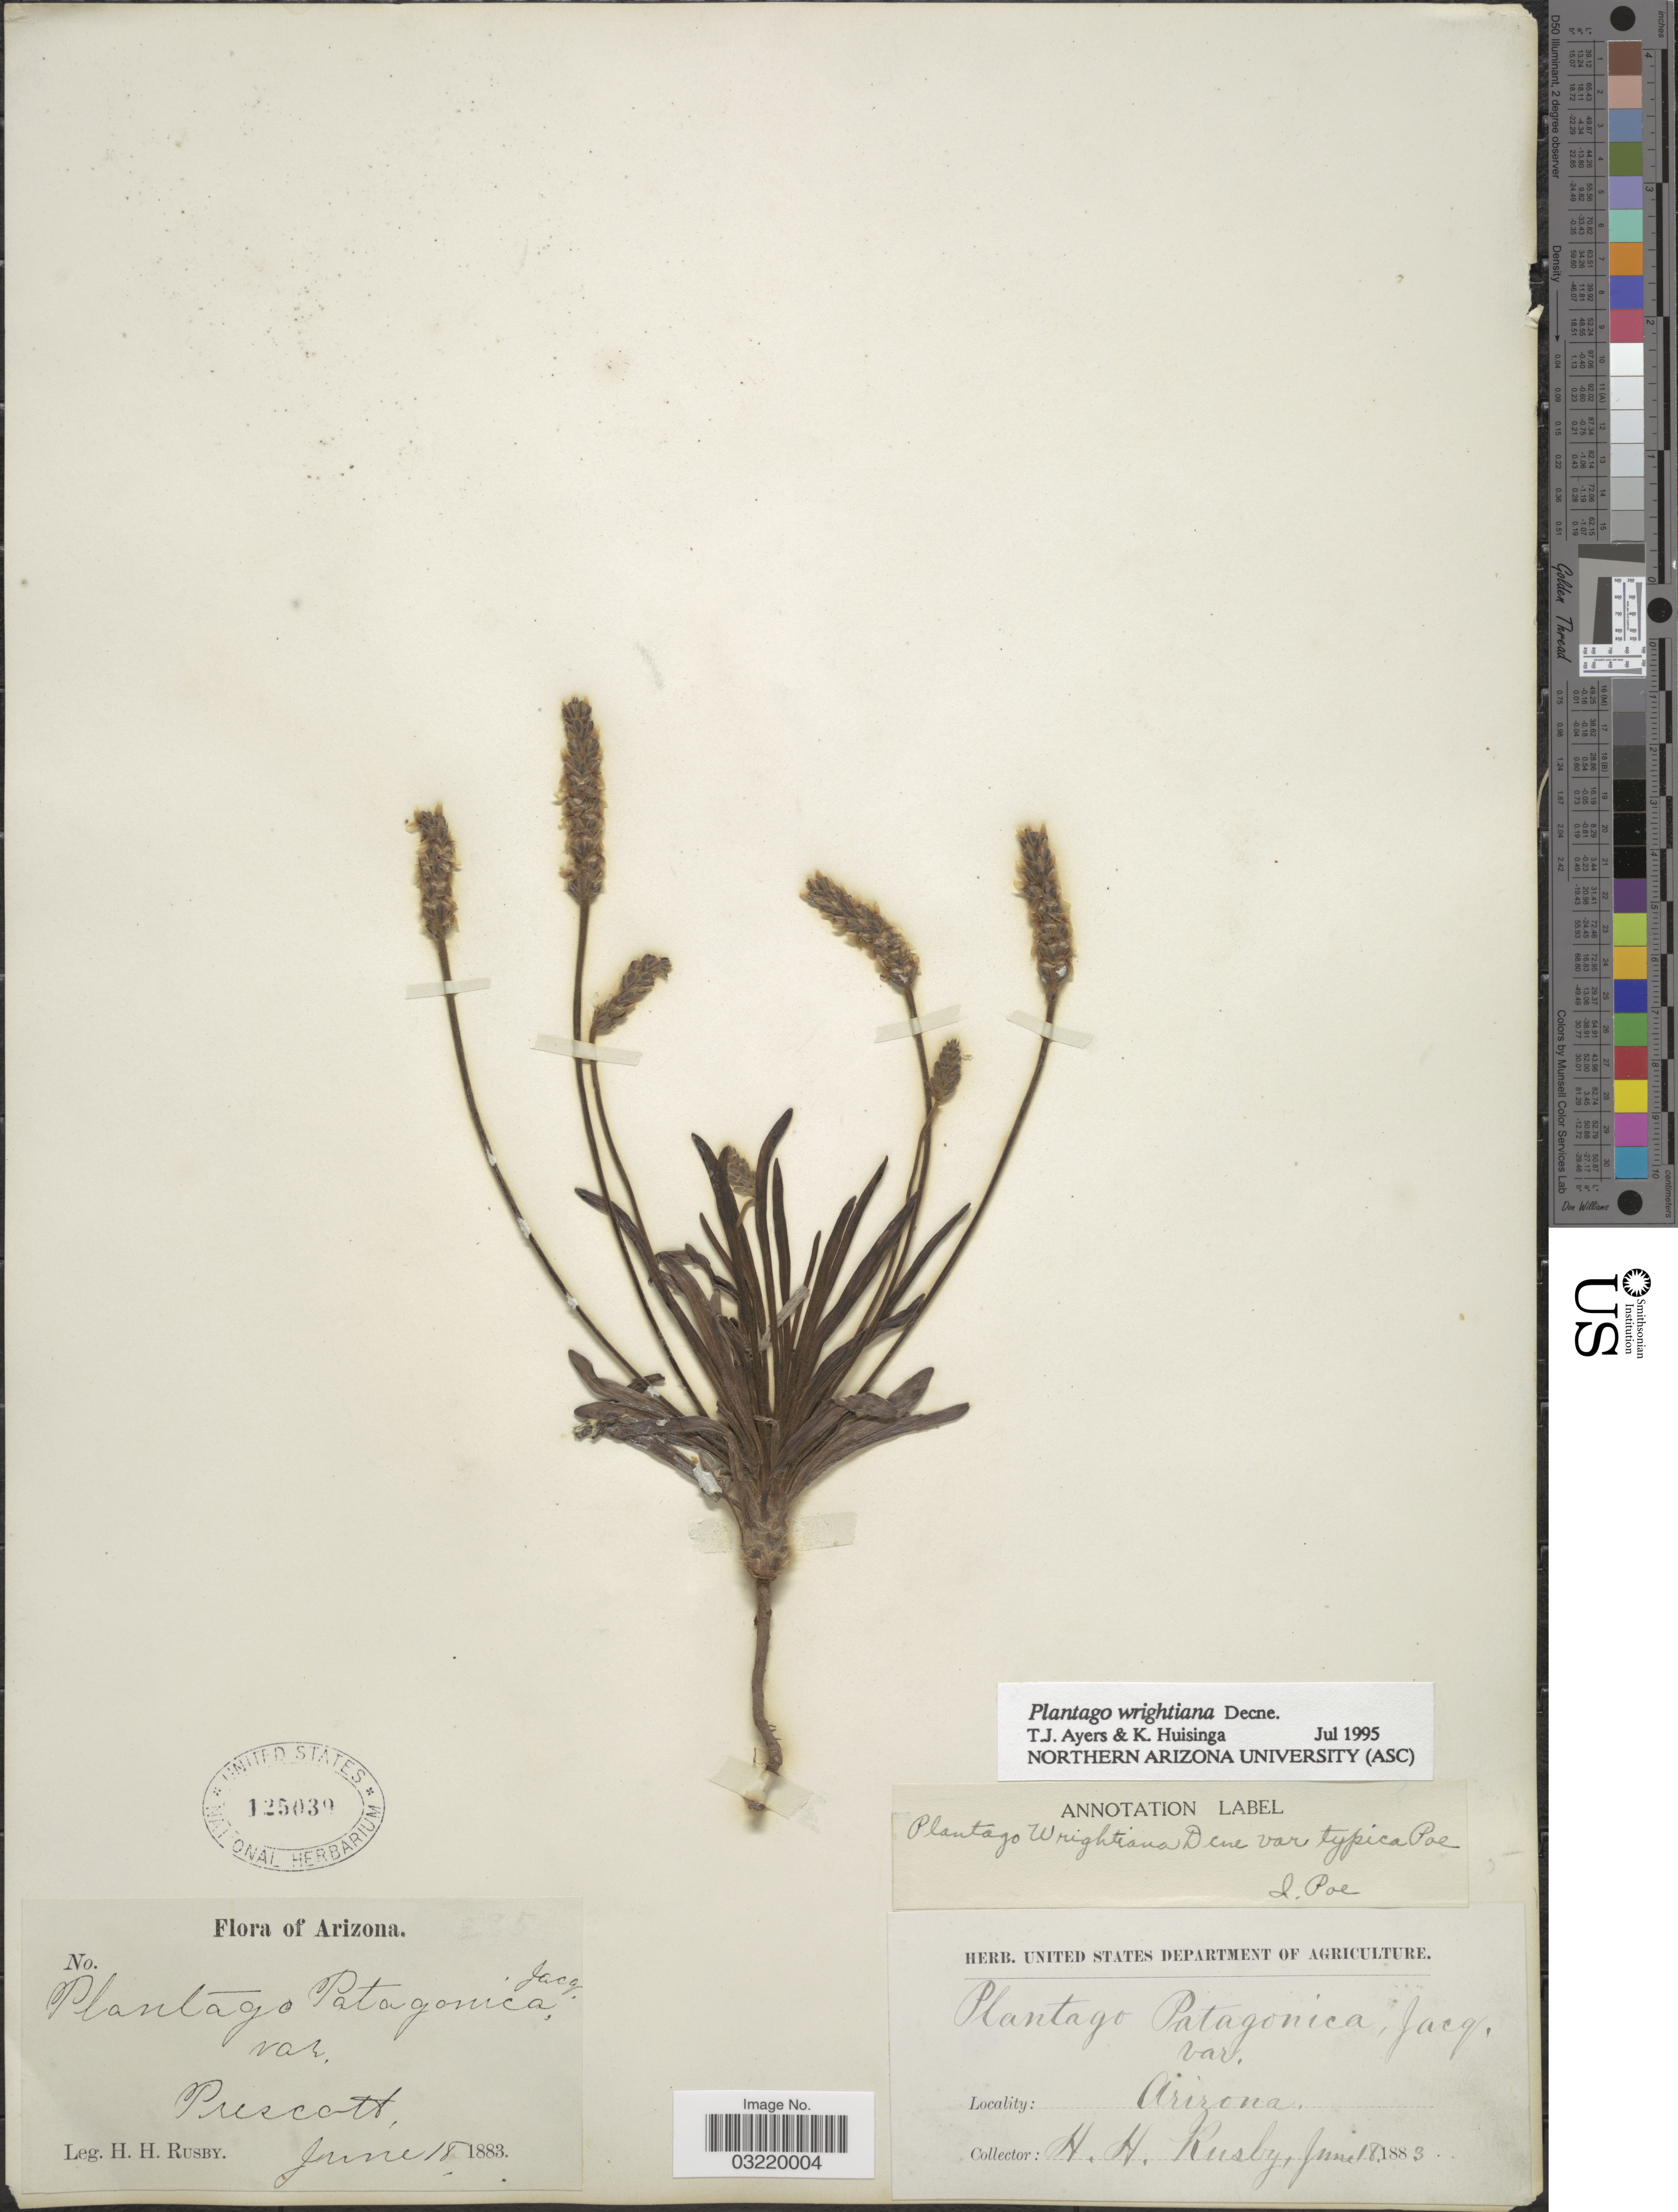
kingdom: Plantae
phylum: Tracheophyta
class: Magnoliopsida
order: Lamiales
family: Plantaginaceae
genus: Plantago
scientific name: Plantago wrightiana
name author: Decne. ex A. DC.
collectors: H. H. Rusby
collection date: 1883-06-18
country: United States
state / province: Arizona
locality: Prescott.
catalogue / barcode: US 125039